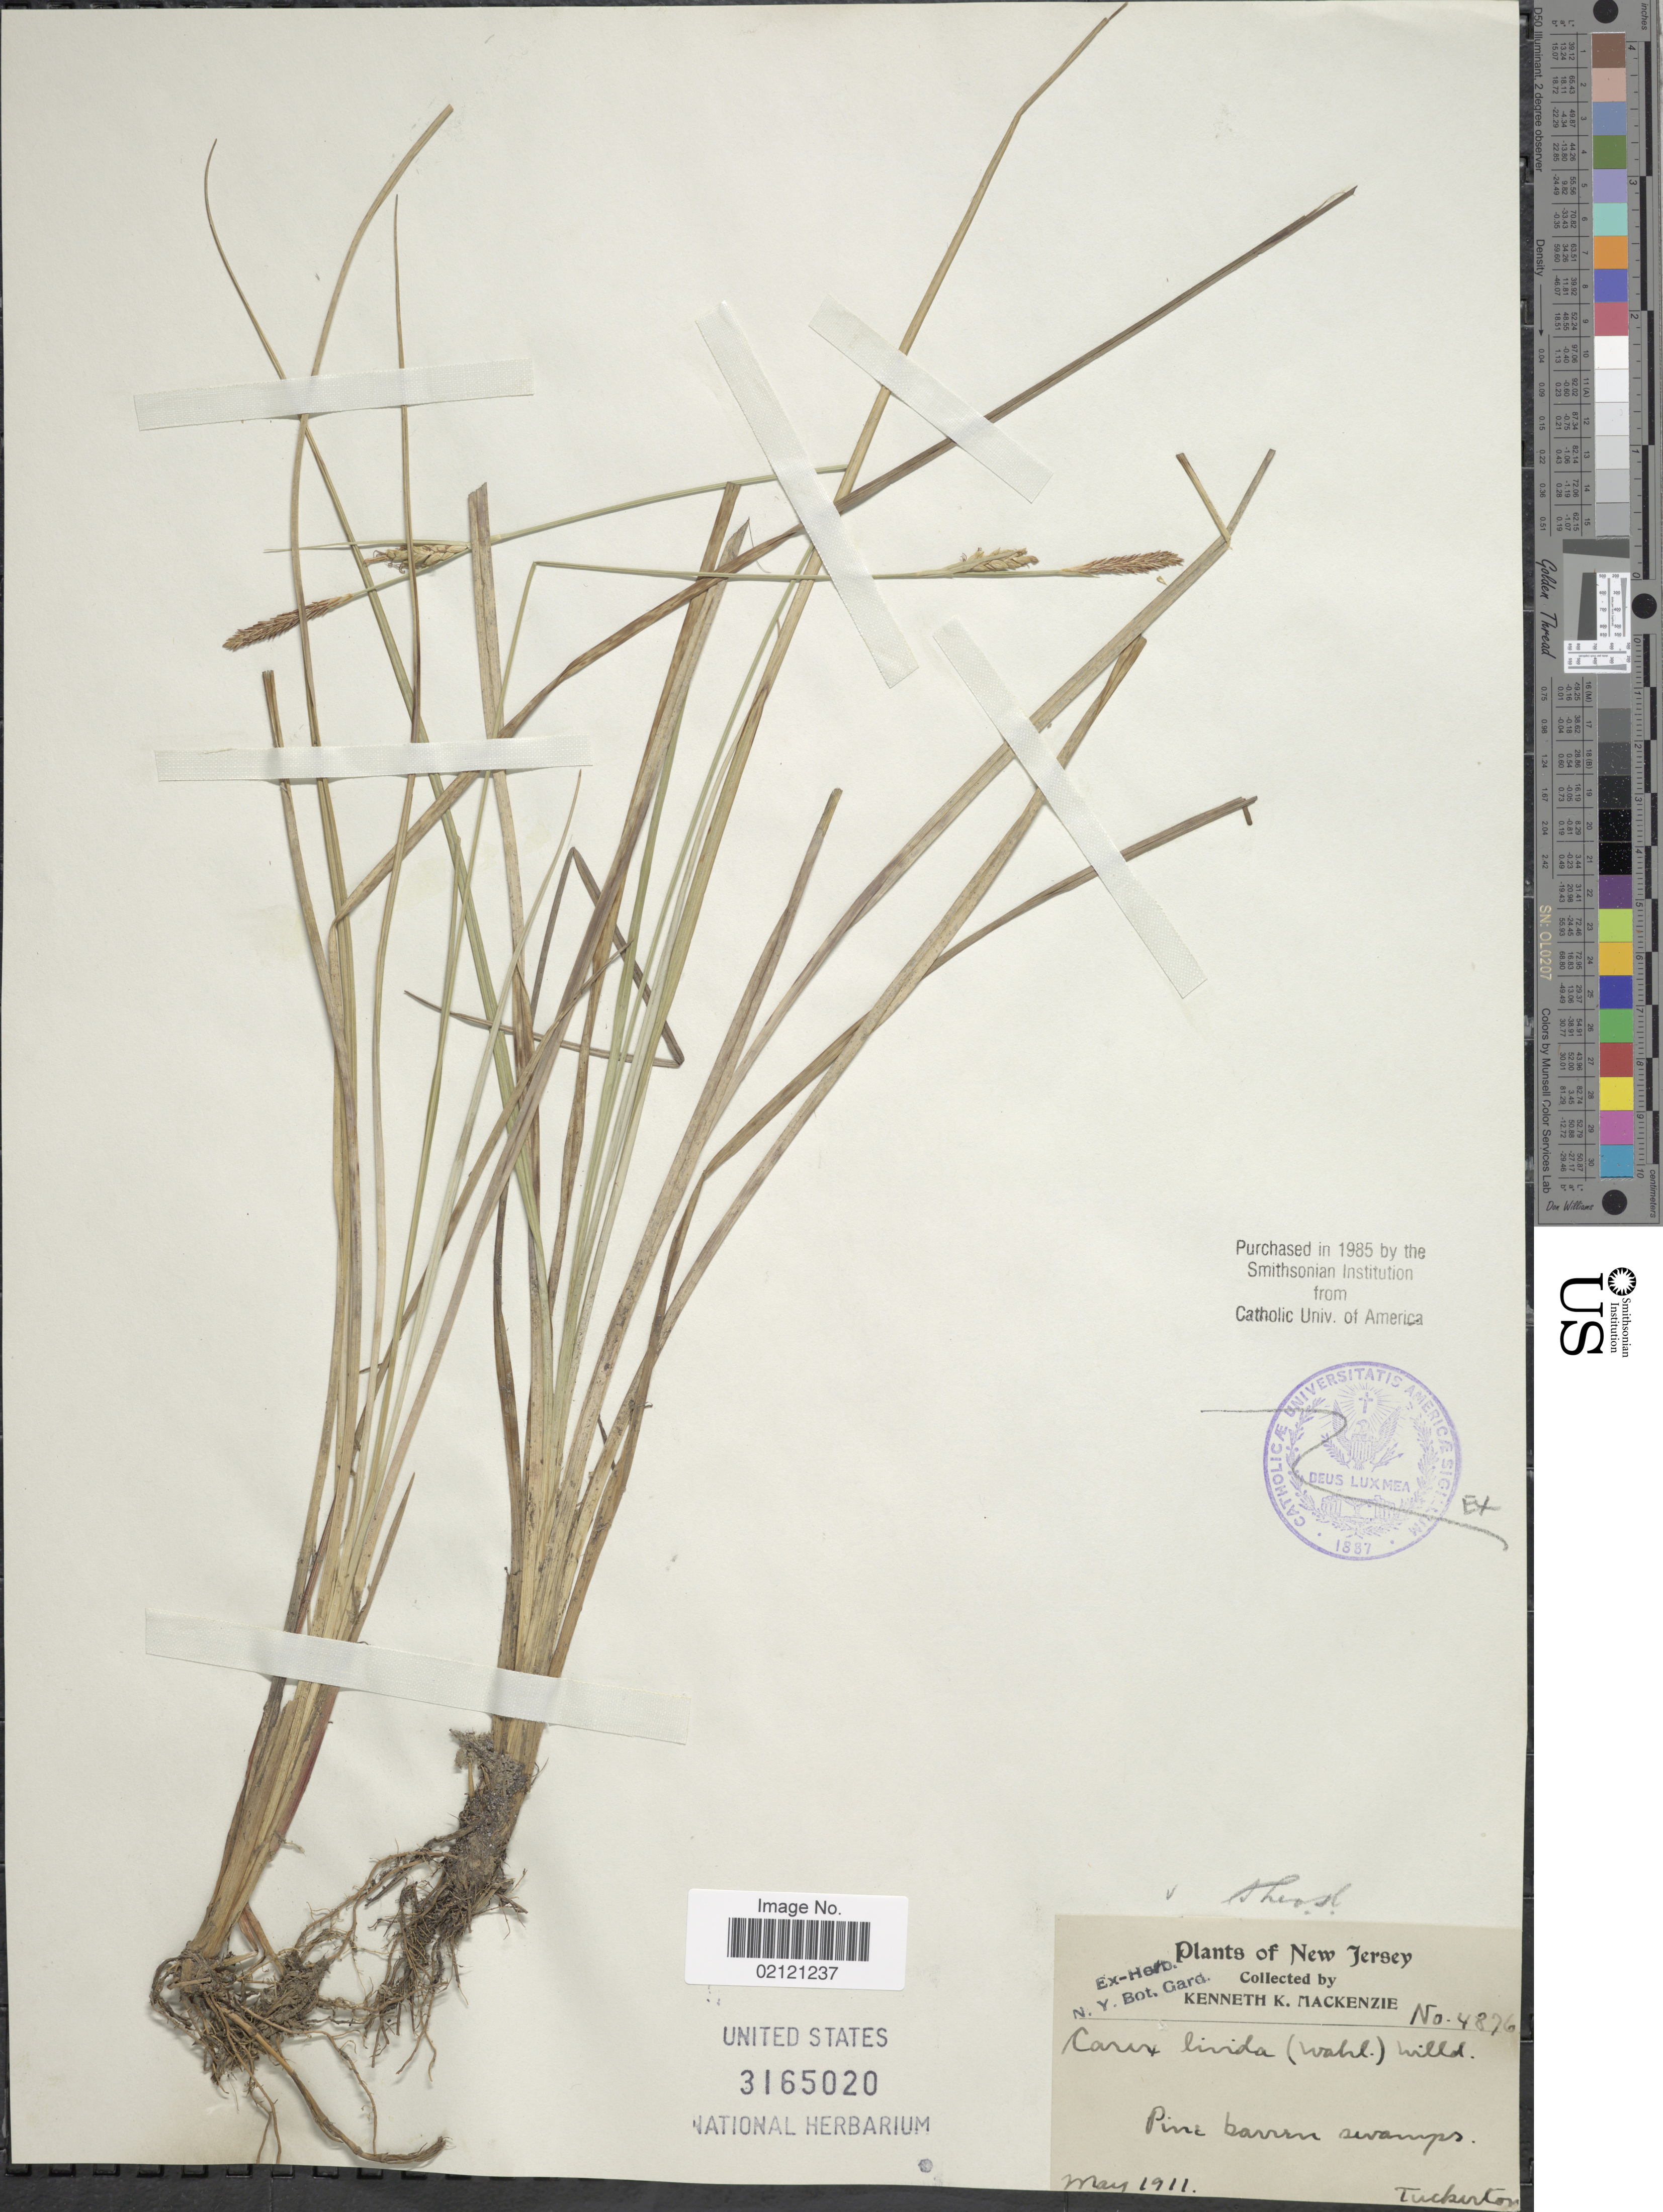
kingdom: Plantae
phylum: Tracheophyta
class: Liliopsida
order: Poales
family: Cyperaceae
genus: Carex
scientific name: Carex livida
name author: (Wahlenb.) Willd.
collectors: K. K. Mackenzie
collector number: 4876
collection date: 1911-05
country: United States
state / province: New Jersey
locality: Pine barrens swamps, Tuckerton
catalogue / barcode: US 3165020